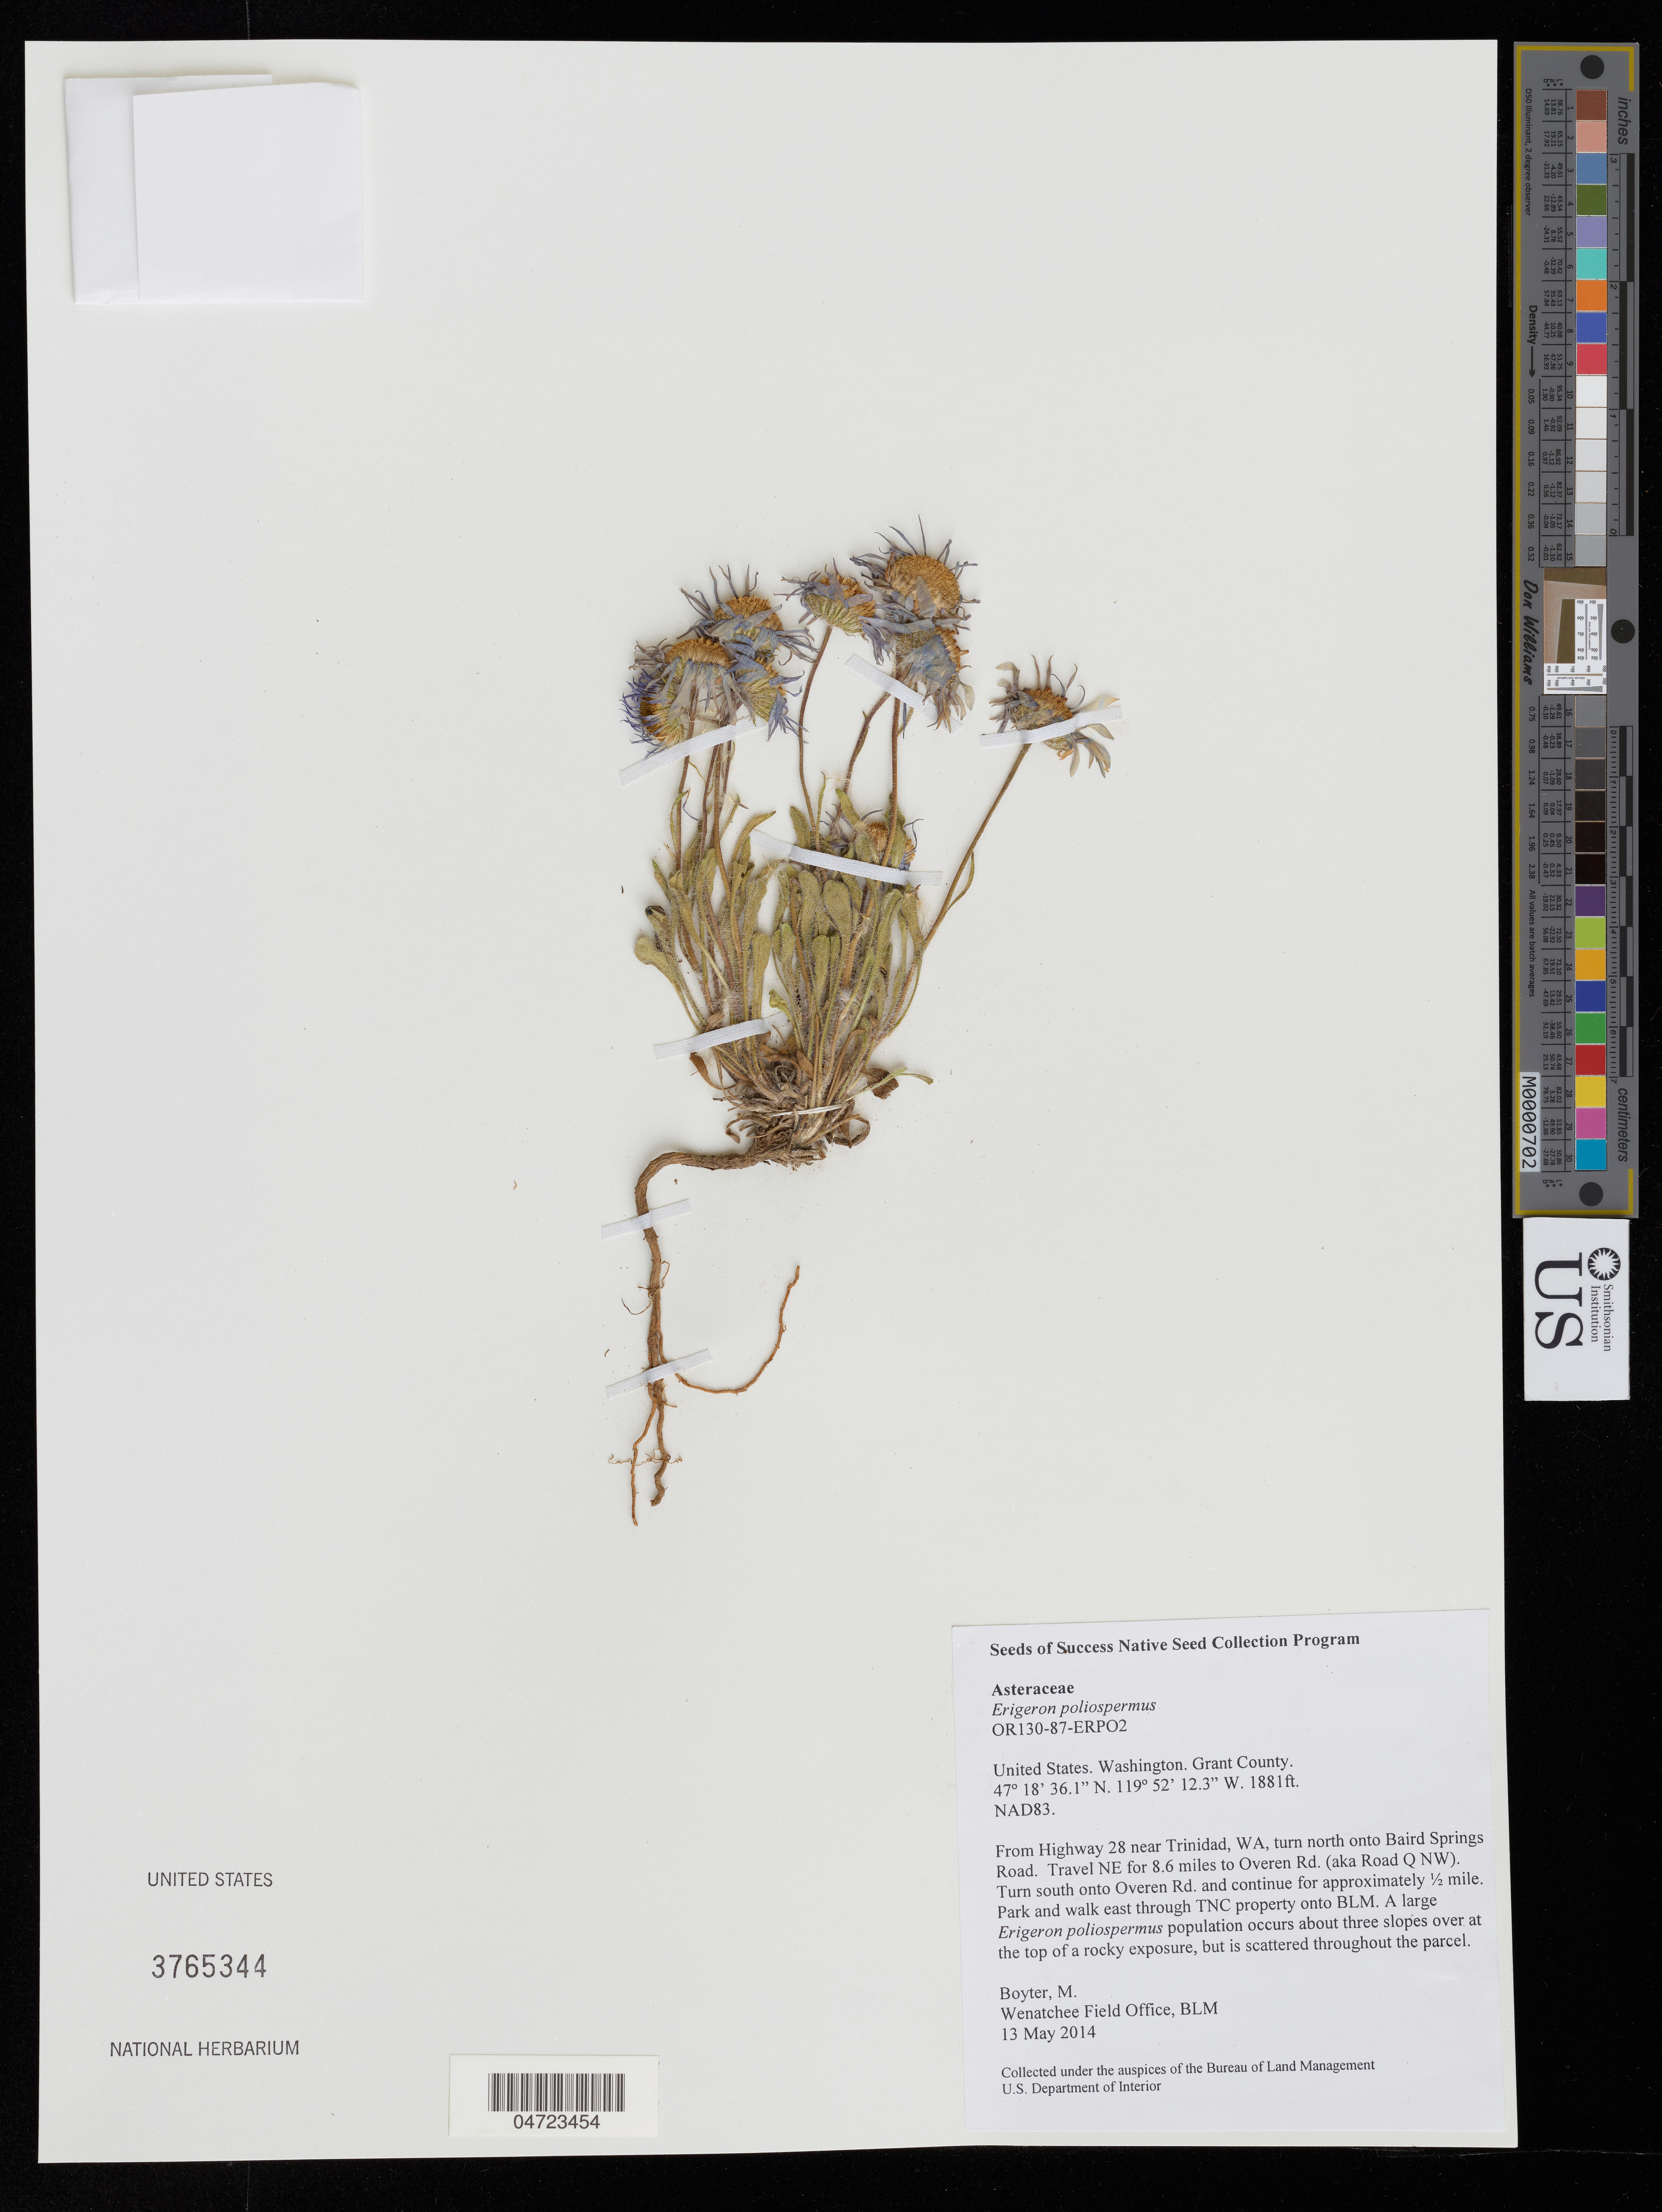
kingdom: Plantae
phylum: Tracheophyta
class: Magnoliopsida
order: Asterales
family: Asteraceae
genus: Erigeron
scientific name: Erigeron poliospermus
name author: A. Gray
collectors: M. Boyter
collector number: OR130-87-ERPO2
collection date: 2014-05-13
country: United States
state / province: Washington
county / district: Grant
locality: Grant County. NAD83. From Highway 28 near Trinidad, WA, turn north onto Baird Springs Road. Travel NE for 8.6 miles to Overen Rd. (aka Road Q NW). Turn south onto Overen Rd. and continue for approximately 1/2 mile.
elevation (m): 573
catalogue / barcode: US 3765344